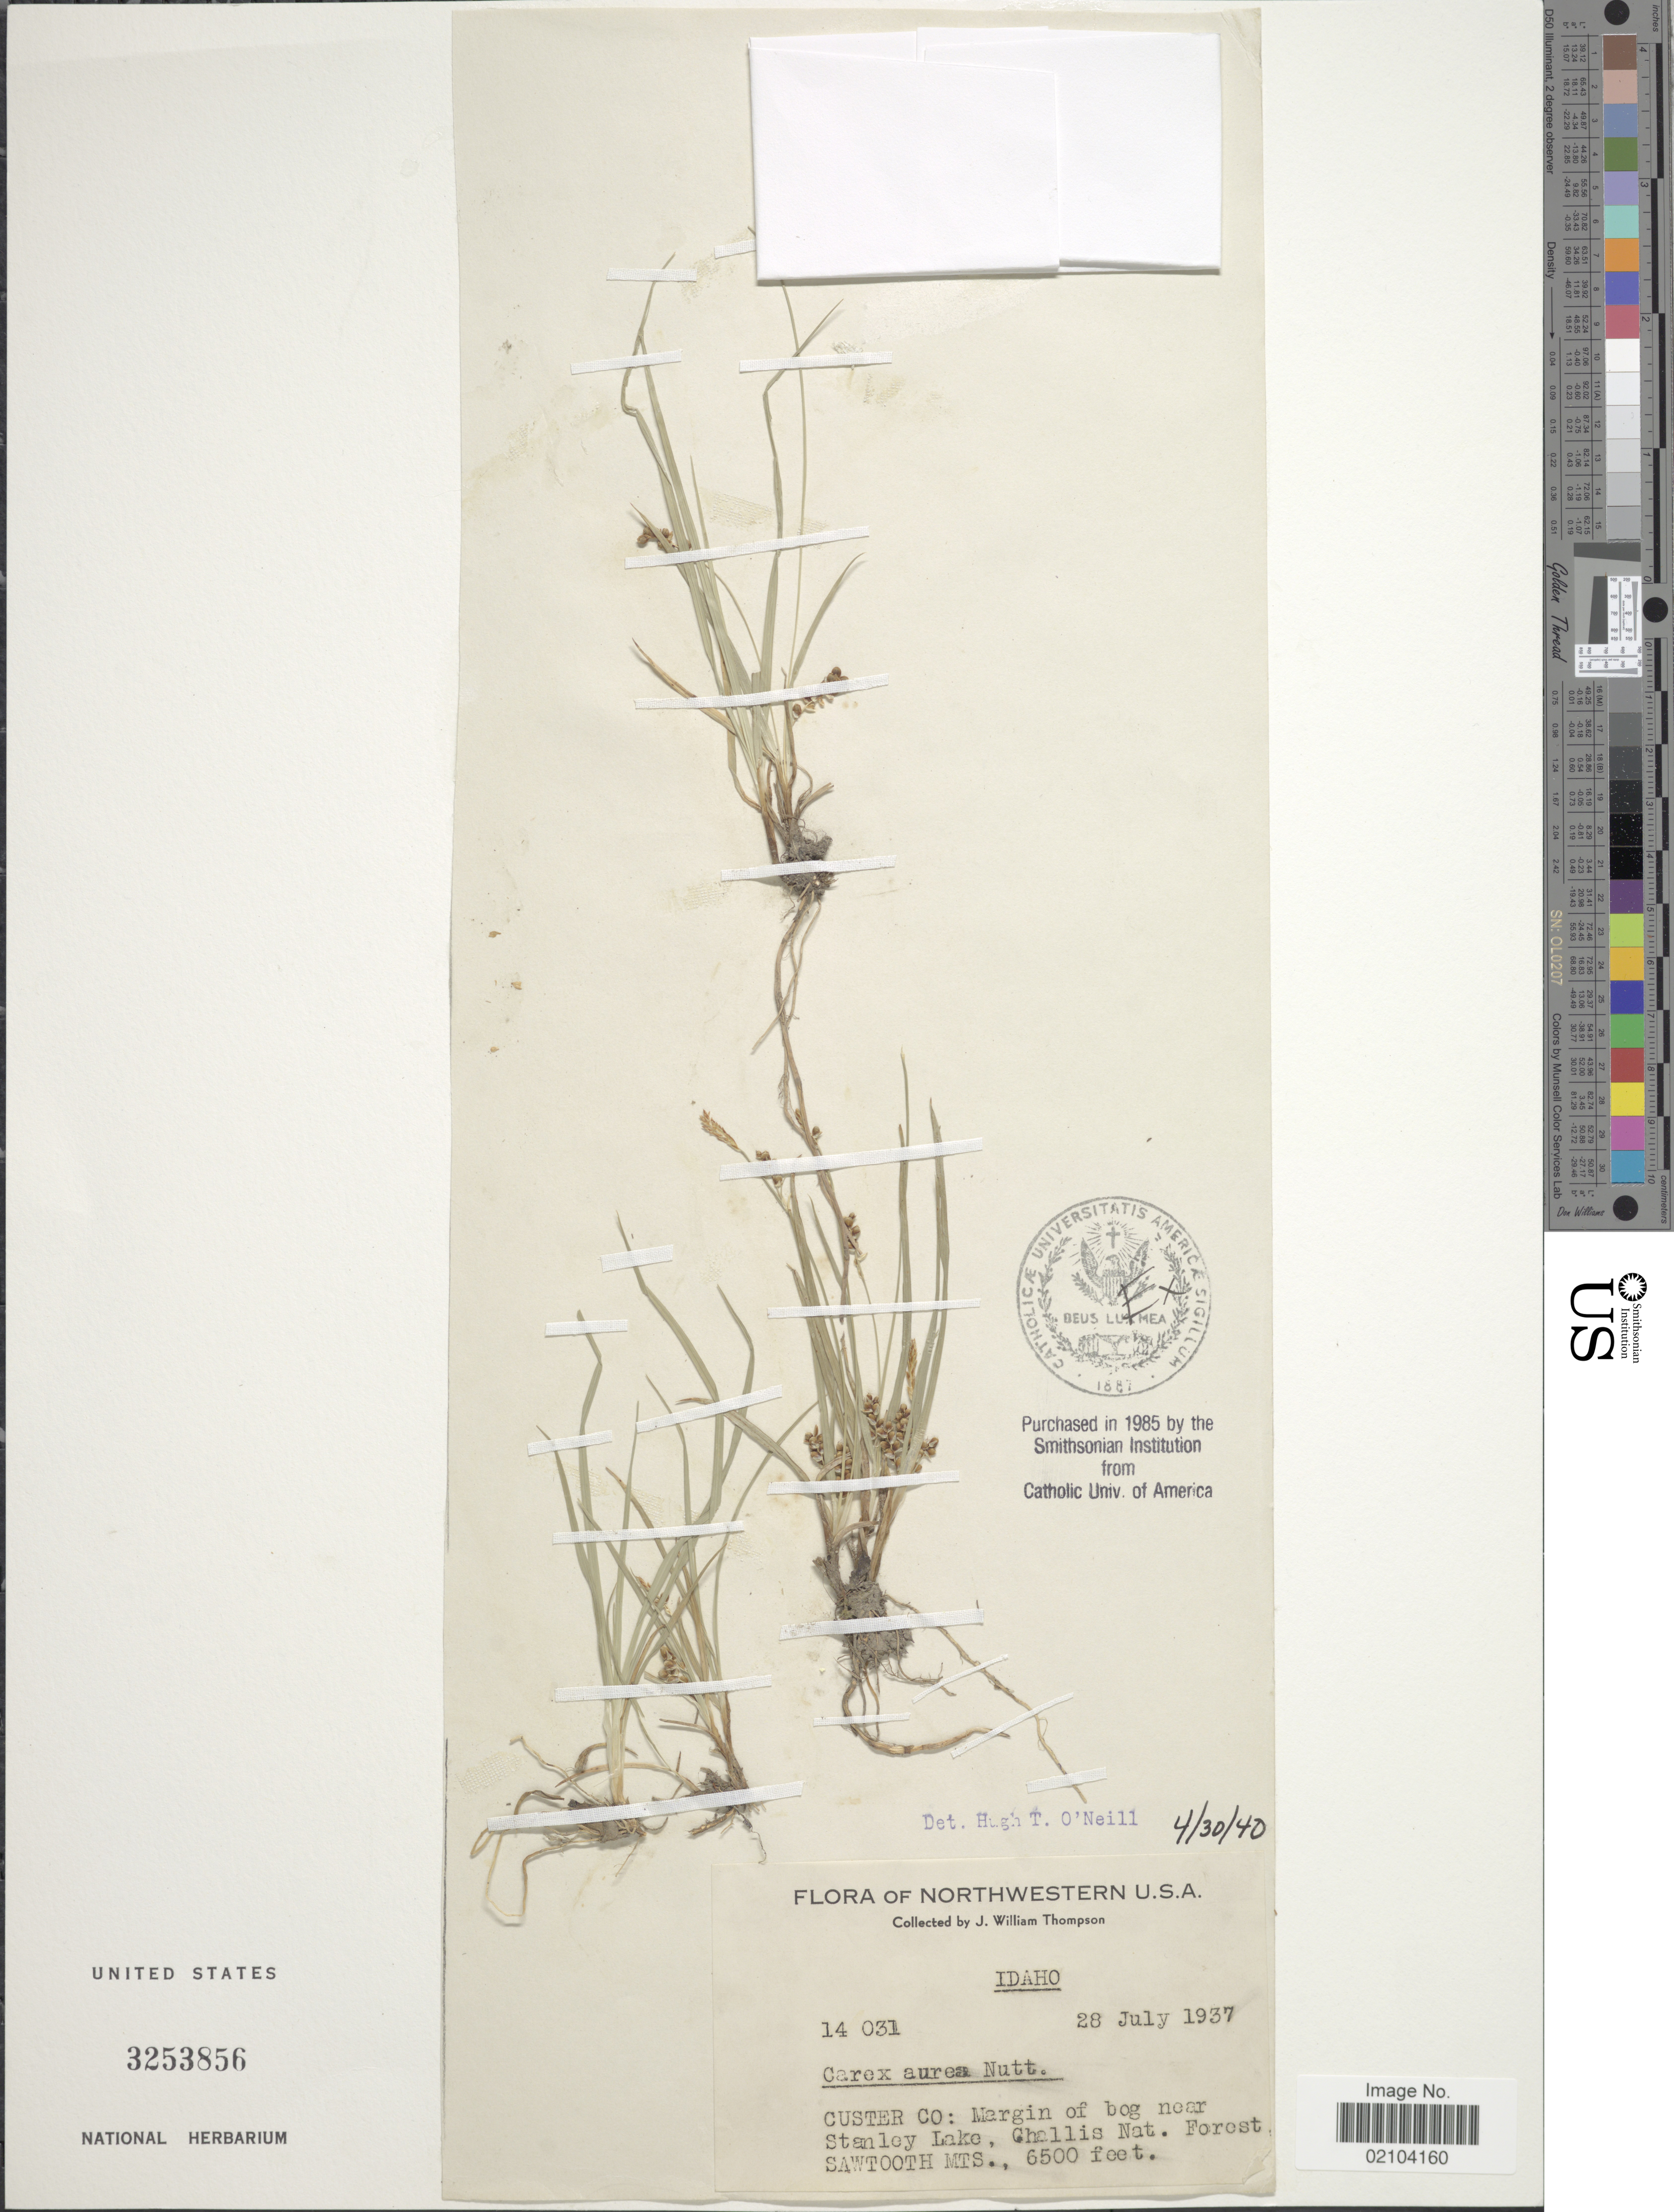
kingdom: Plantae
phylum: Tracheophyta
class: Liliopsida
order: Poales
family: Cyperaceae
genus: Carex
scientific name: Carex aurea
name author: Nutt.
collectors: J. W. Thompson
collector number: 14031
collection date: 1937-07-28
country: United States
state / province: Idaho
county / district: Custer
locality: Margin of bog near Stanley Lake. Chellis Nat.Forest. Sawtooth Mts.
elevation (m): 1981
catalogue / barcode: US 3253856